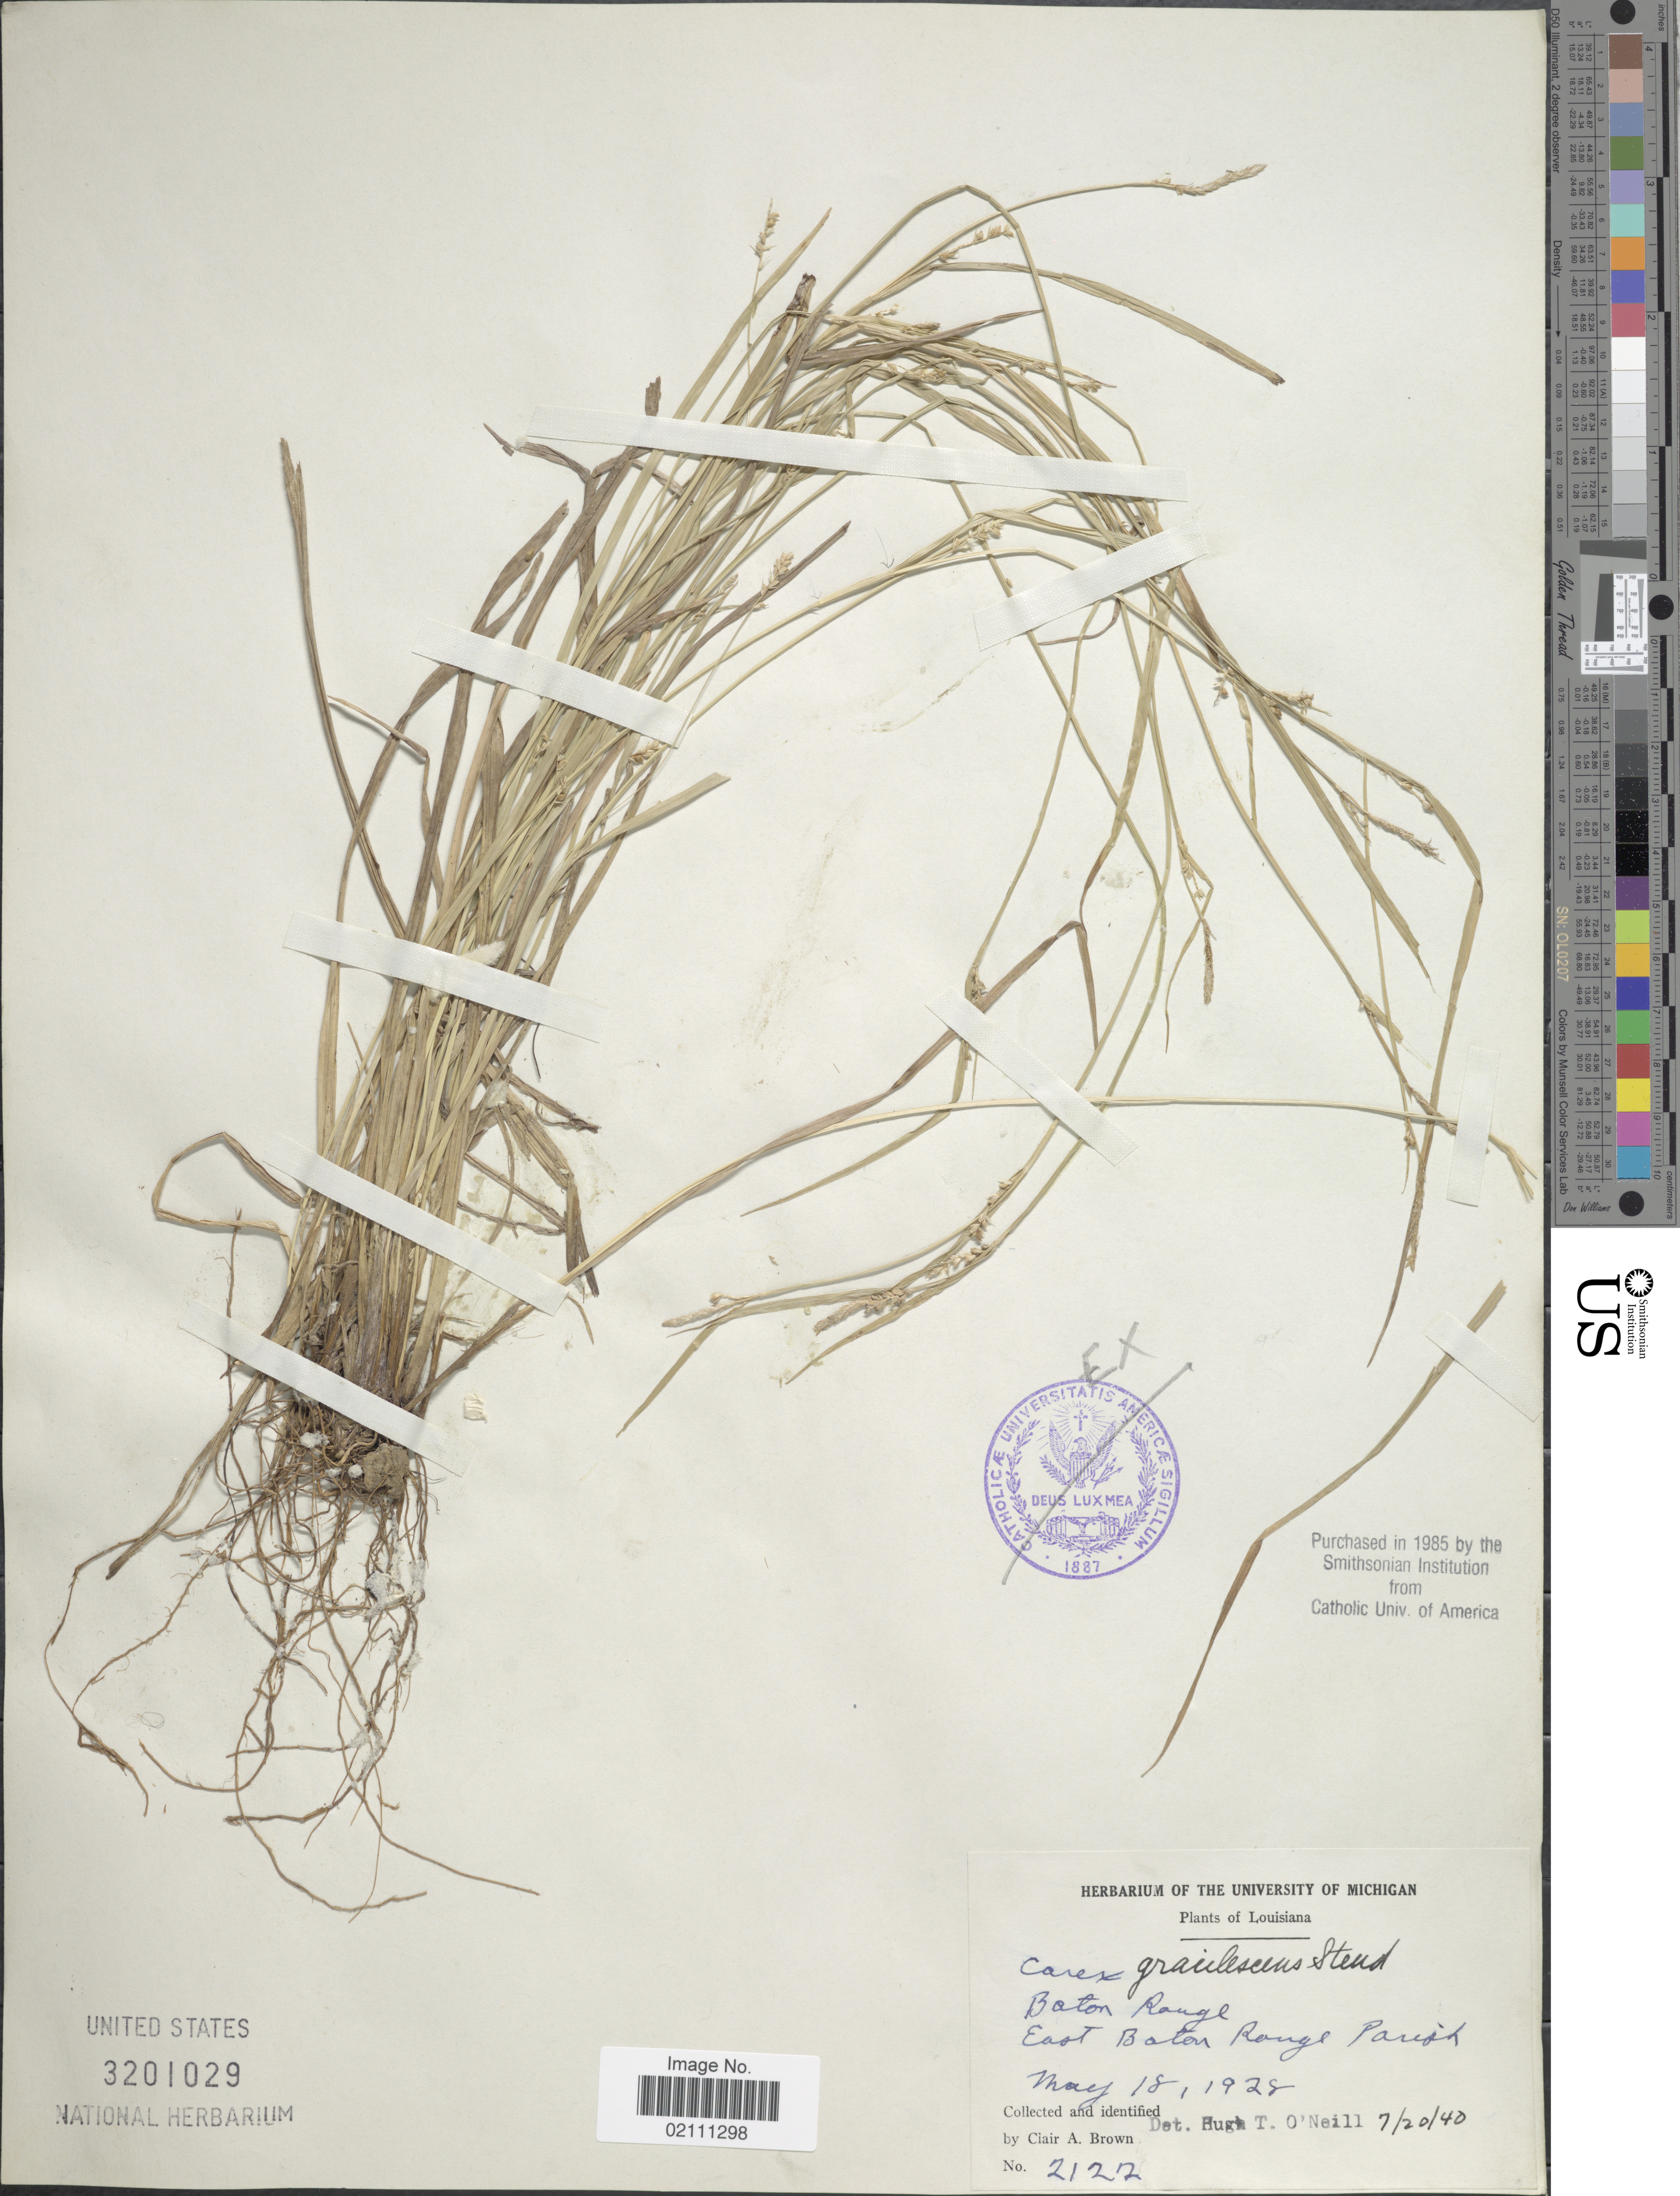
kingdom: Plantae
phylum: Tracheophyta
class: Liliopsida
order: Poales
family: Cyperaceae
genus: Carex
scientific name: Carex gracilescens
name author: Steud.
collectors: C. A. Brown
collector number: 2122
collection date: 1928-05-18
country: United States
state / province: Louisiana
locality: Baton Rouge, East Baton Rouge Parish.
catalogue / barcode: US 3201029